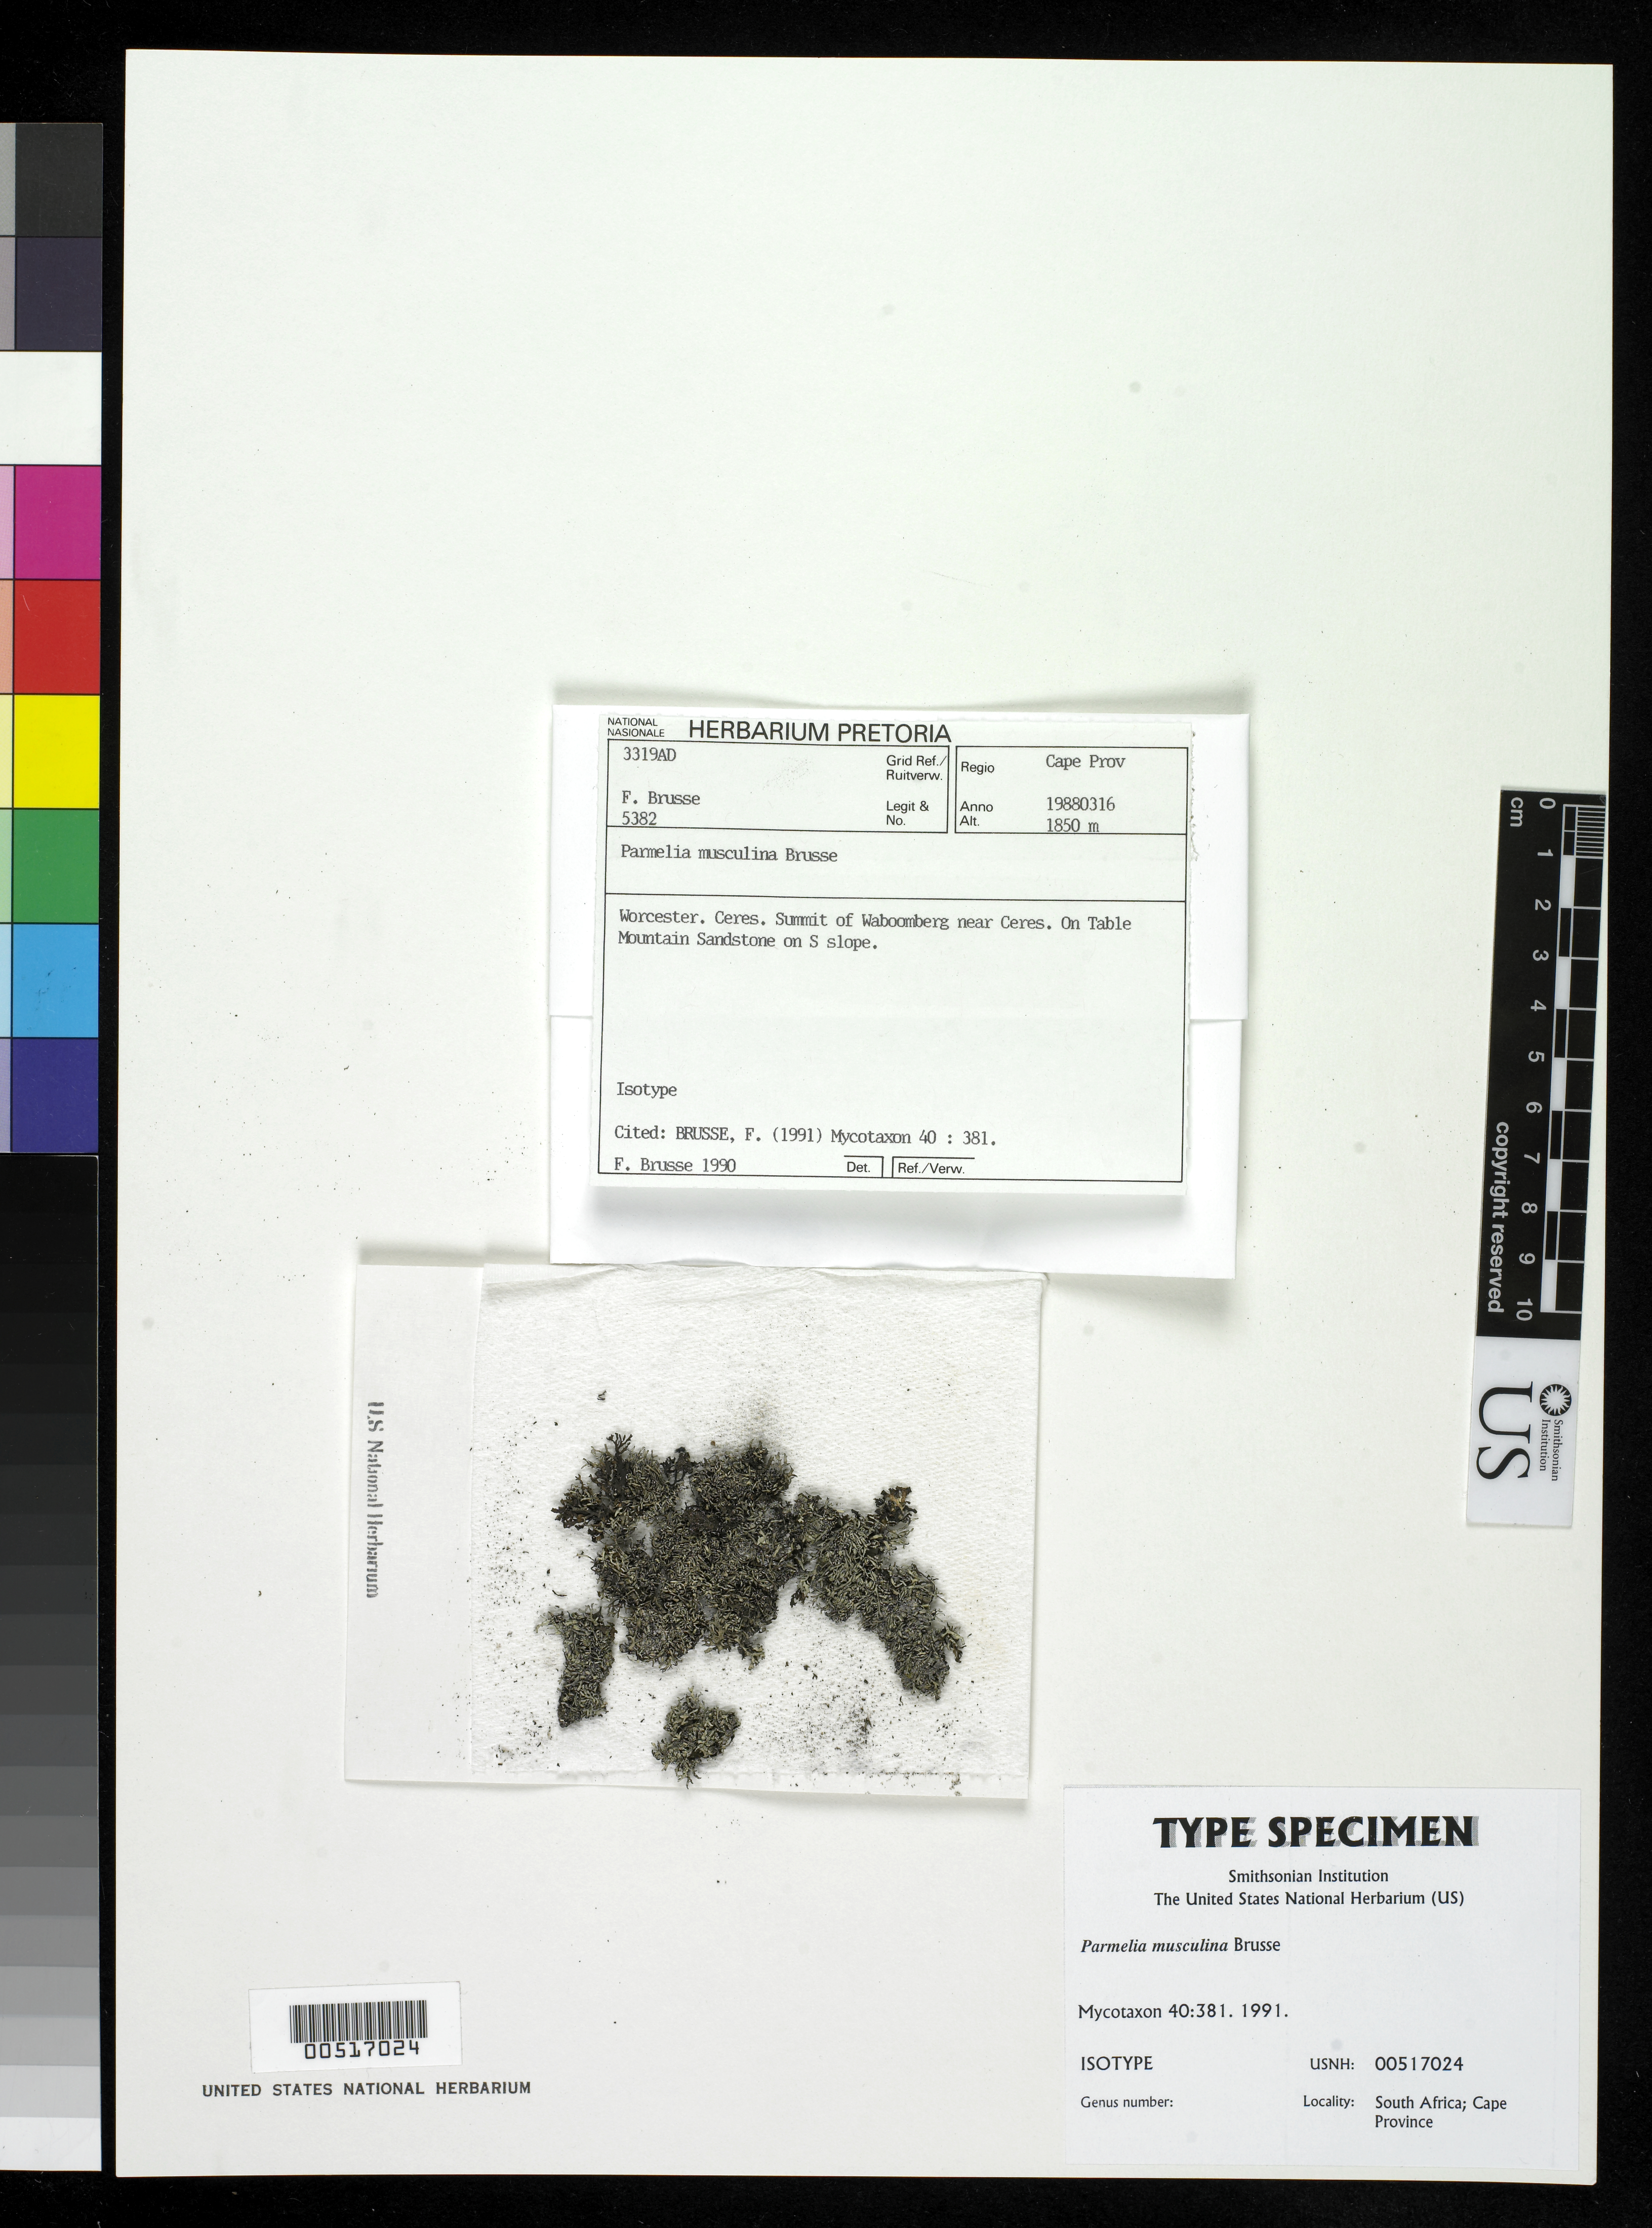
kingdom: Fungi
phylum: Ascomycota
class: Lecanoromycetes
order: Lecanorales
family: Parmeliaceae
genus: Parmelia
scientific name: Parmelia musculina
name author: Brusse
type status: Isotype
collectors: F. A. Brusse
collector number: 5382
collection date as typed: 16 Mar 1988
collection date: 1988-03-16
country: South Africa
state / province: Western Cape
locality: Worcester, Ceres, summit of Waboomberg near Ceres, table sandstone on S slope.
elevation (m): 1850